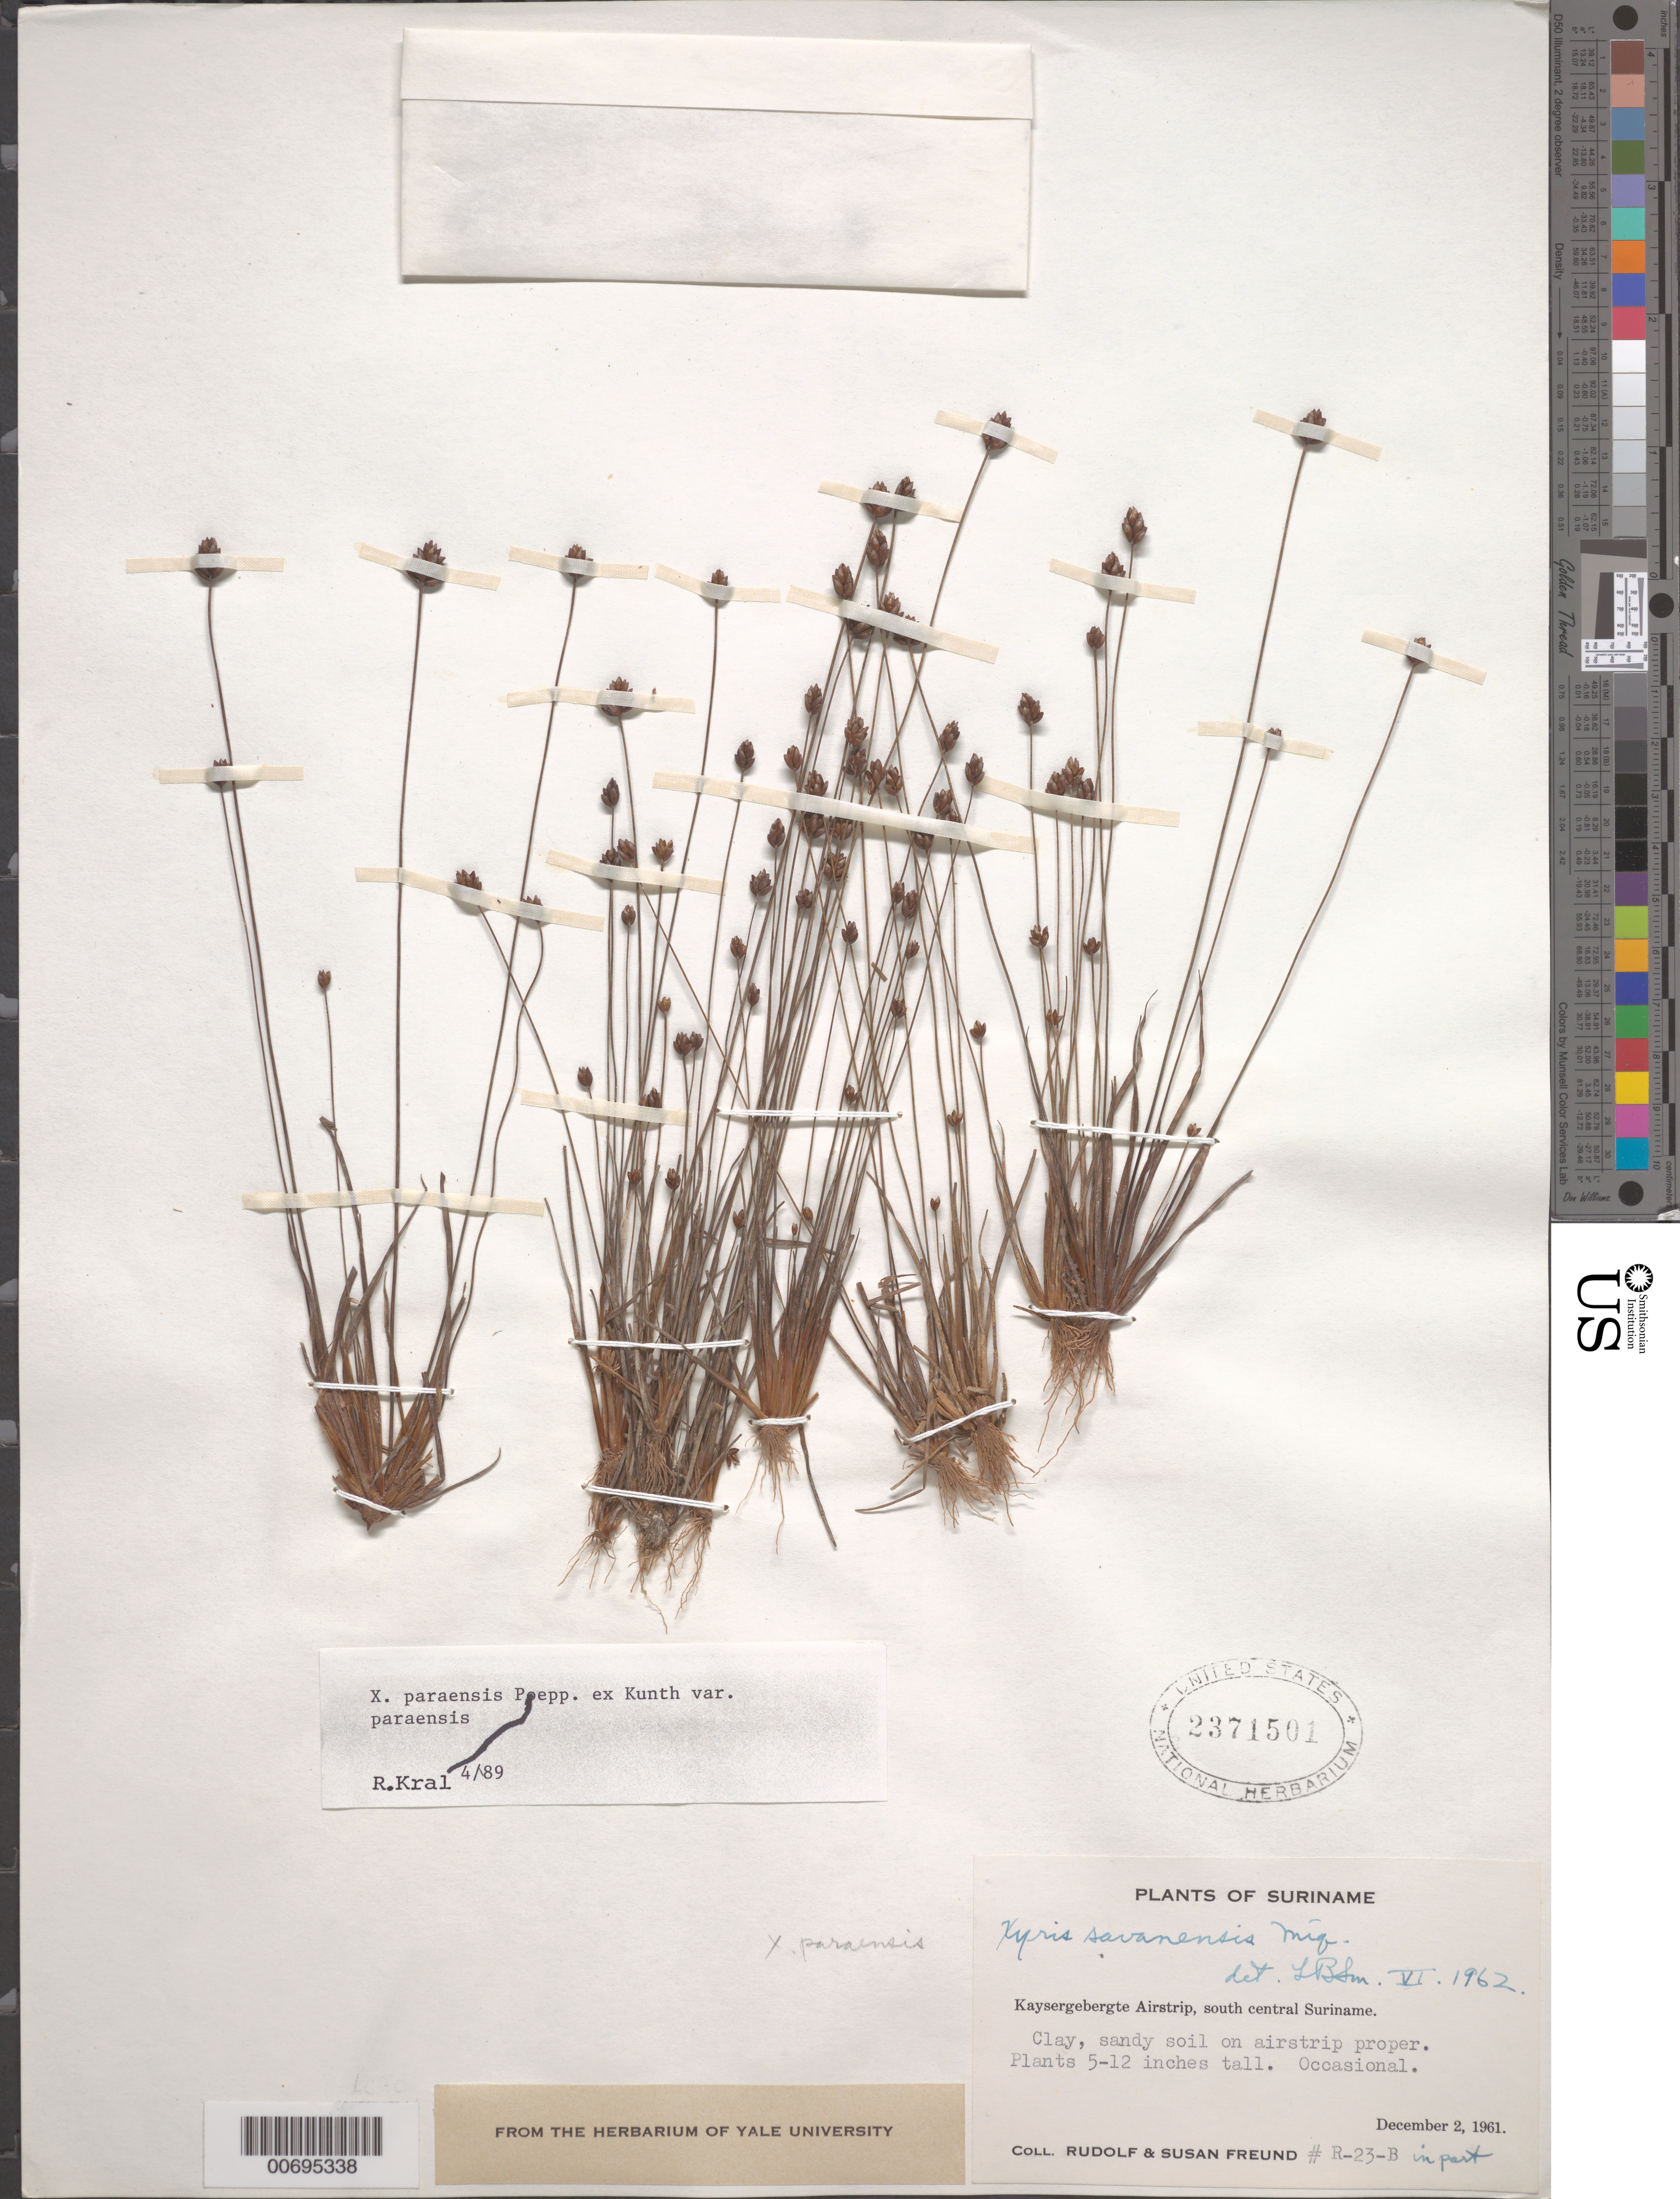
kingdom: Plantae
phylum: Tracheophyta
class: Liliopsida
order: Poales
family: Xyridaceae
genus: Xyris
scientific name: Xyris paraensis var. paraensis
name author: Poepp. ex Kunth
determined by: Kral, Robert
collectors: R. Freund & S. Freund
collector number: R 23 B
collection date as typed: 2-Dec-61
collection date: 1961-12-02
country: Suriname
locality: Kaysergebergte Airstrip, south central Suriname, 45 km above confl. with Lucie R.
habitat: Clay, sandy soil on airstrip proper;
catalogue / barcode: US 2371501